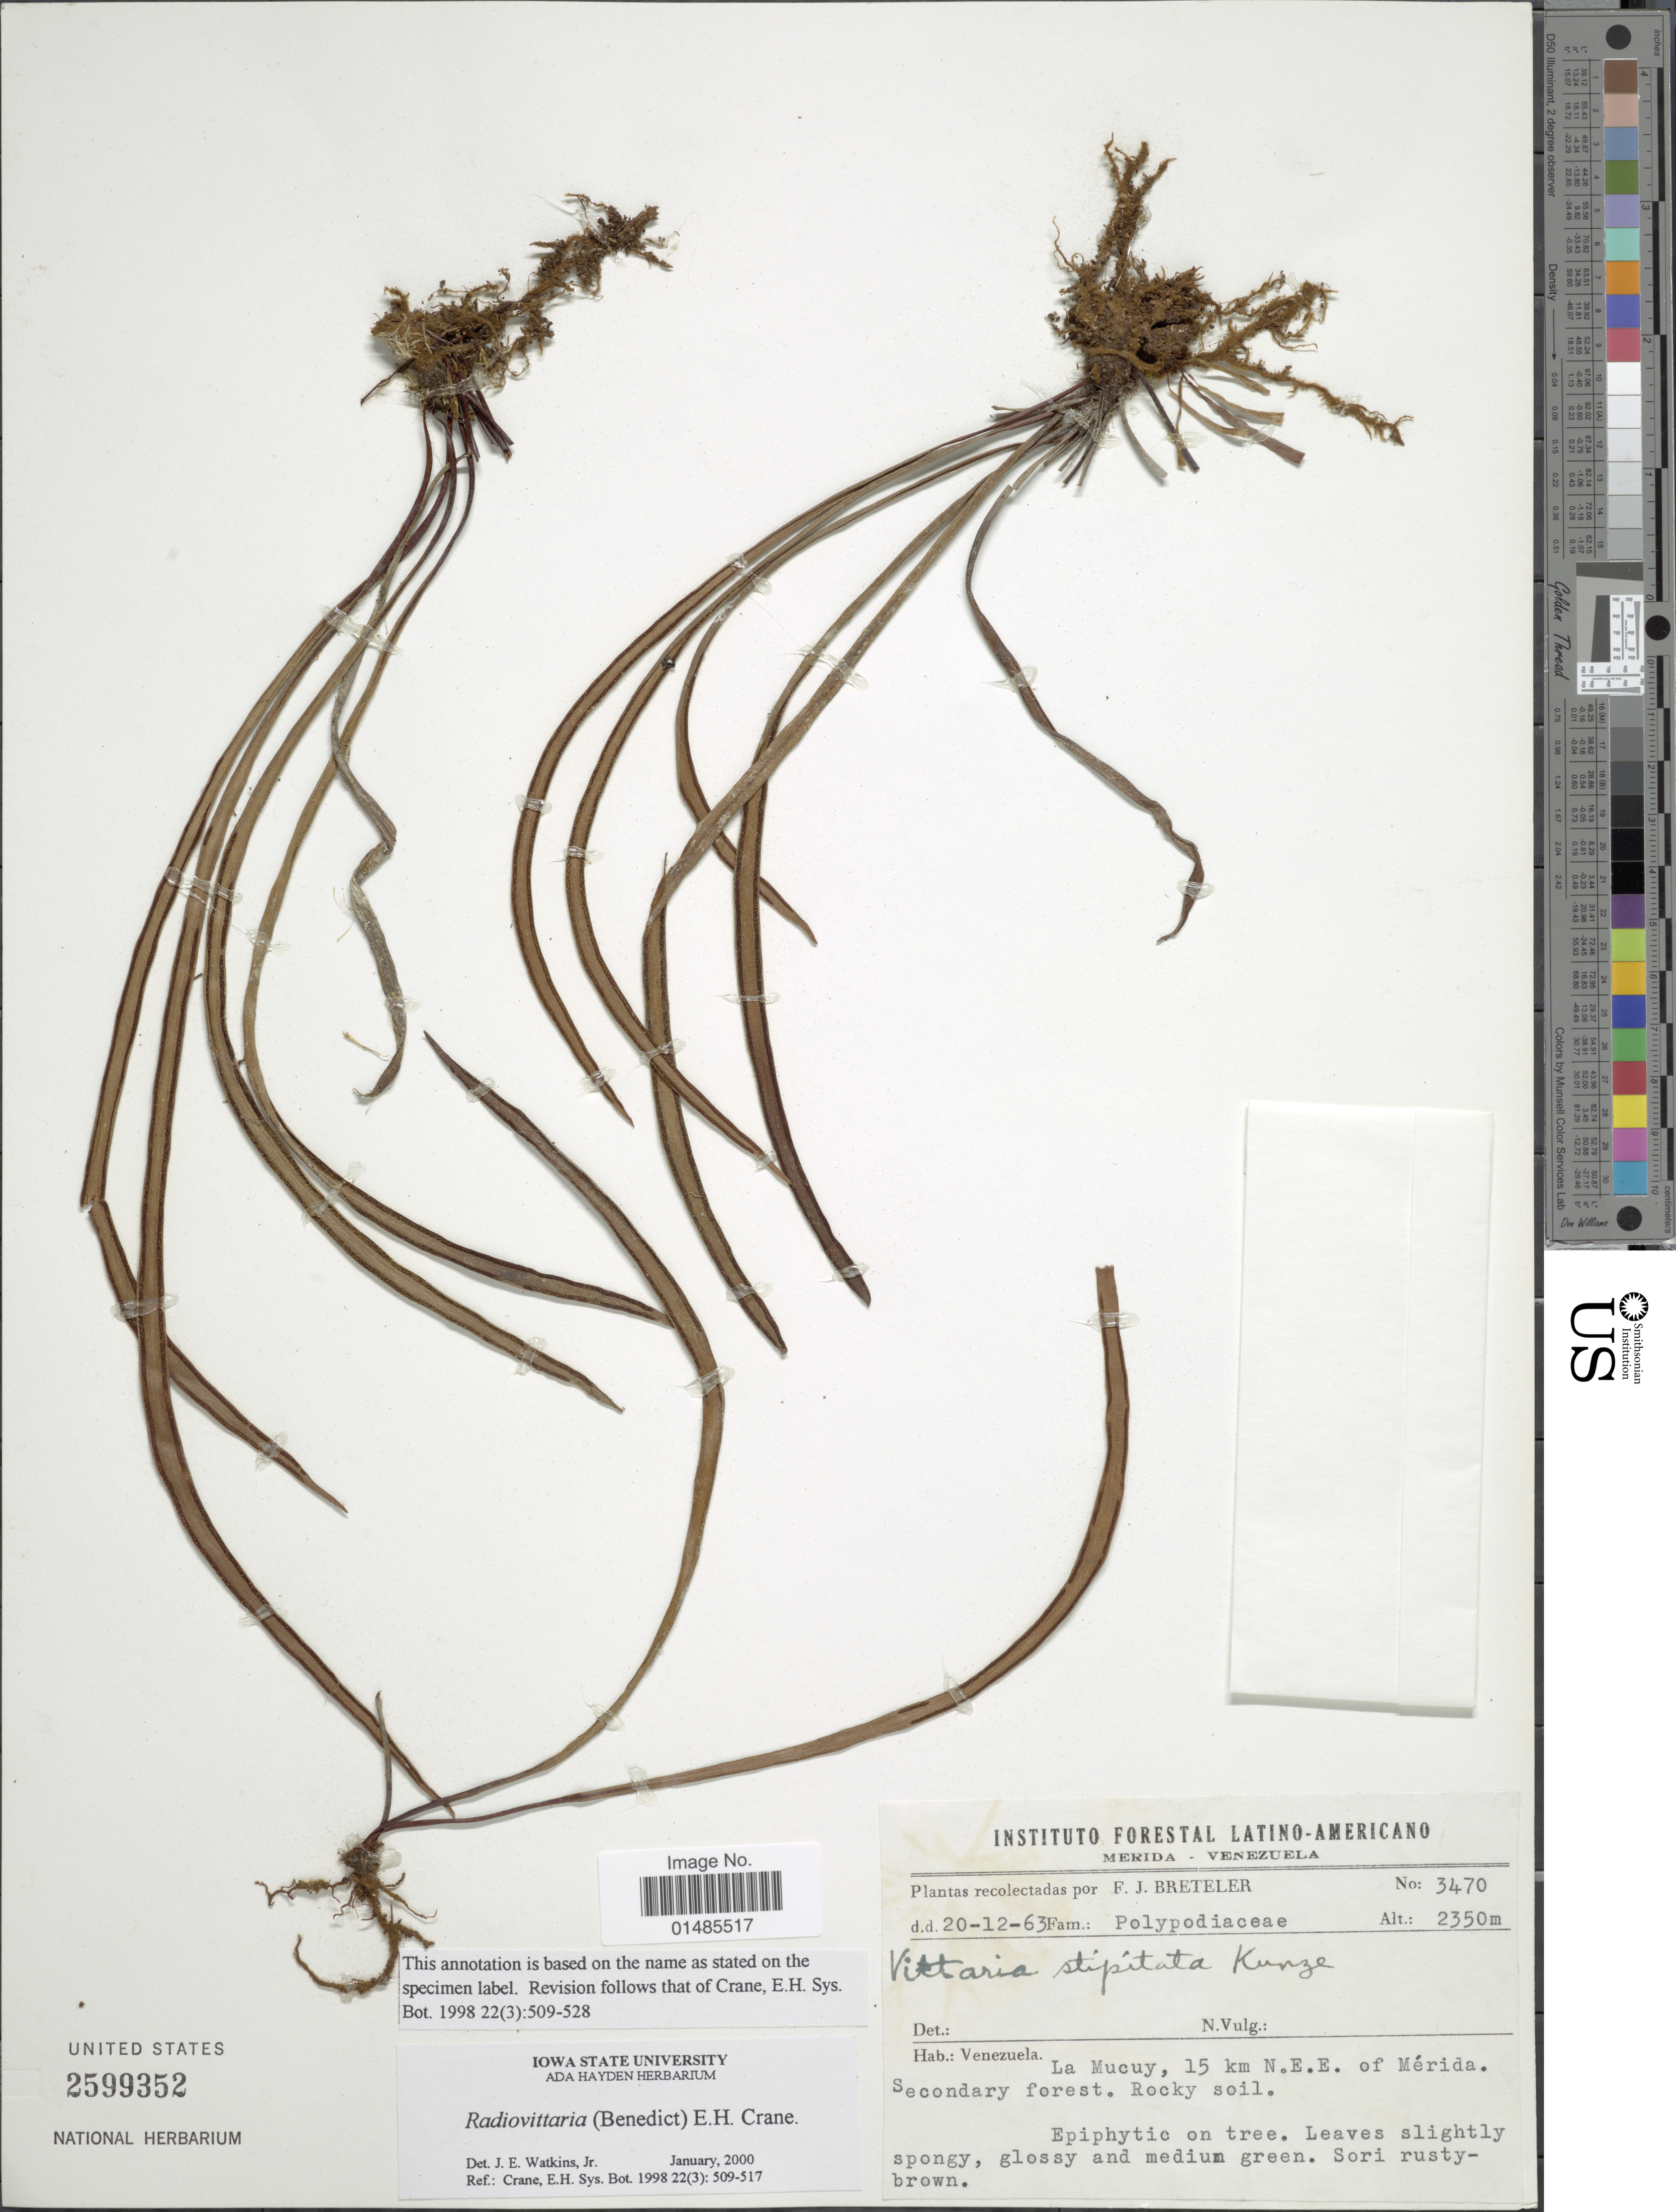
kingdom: Plantae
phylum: Tracheophyta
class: Polypodiopsida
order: Polypodiales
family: Pteridaceae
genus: Radiovittaria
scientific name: Radiovittaria stipitata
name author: (Kunze) E.H. Crane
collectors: F. J. Breteler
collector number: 3470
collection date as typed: Transcribed d/m/y: 20/12/63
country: Venezuela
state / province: Mérida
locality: La Mucuy, 15 km N.E.E. of Mérida.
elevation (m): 2350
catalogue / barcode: US 2599352